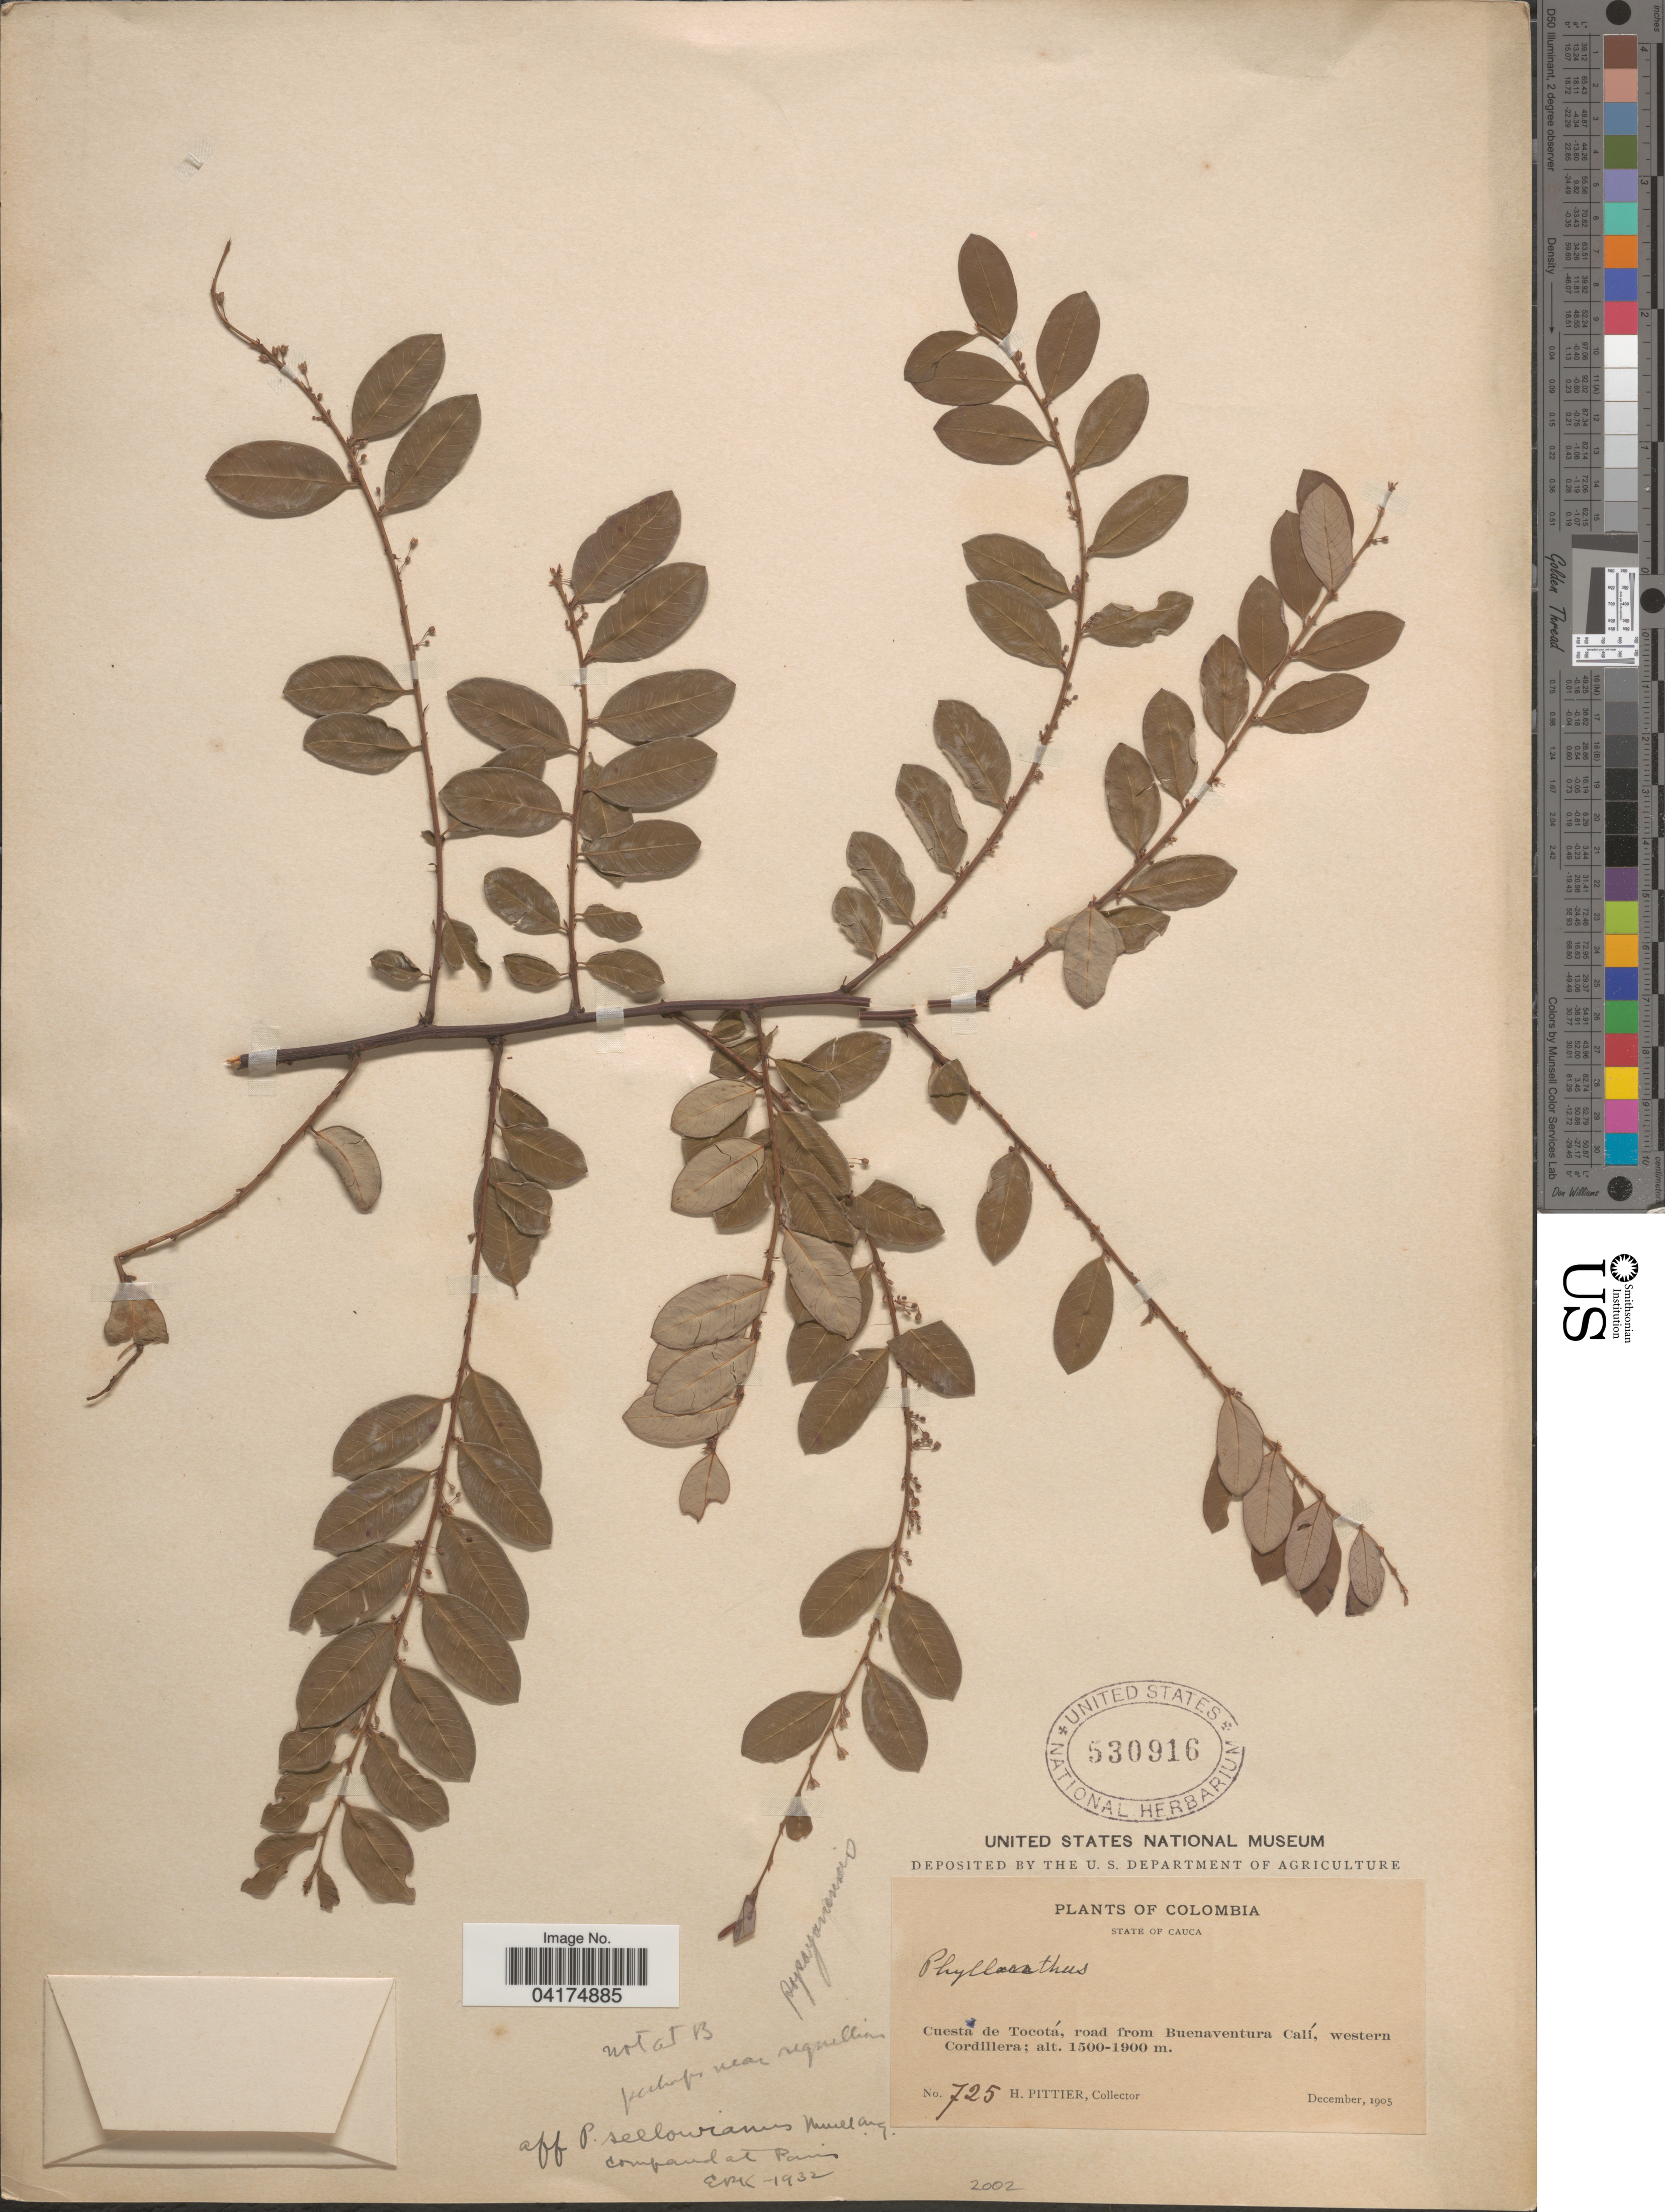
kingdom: Plantae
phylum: Tracheophyta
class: Magnoliopsida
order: Malpighiales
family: Phyllanthaceae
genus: Phyllanthus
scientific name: Phyllanthus sp.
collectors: H. F. Pittier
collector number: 725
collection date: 1905-12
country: Colombia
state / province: Cauca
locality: Cuesta de Tocotá, road from Buenaventura Calí, western Cordillera.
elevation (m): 1500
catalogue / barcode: US 530916